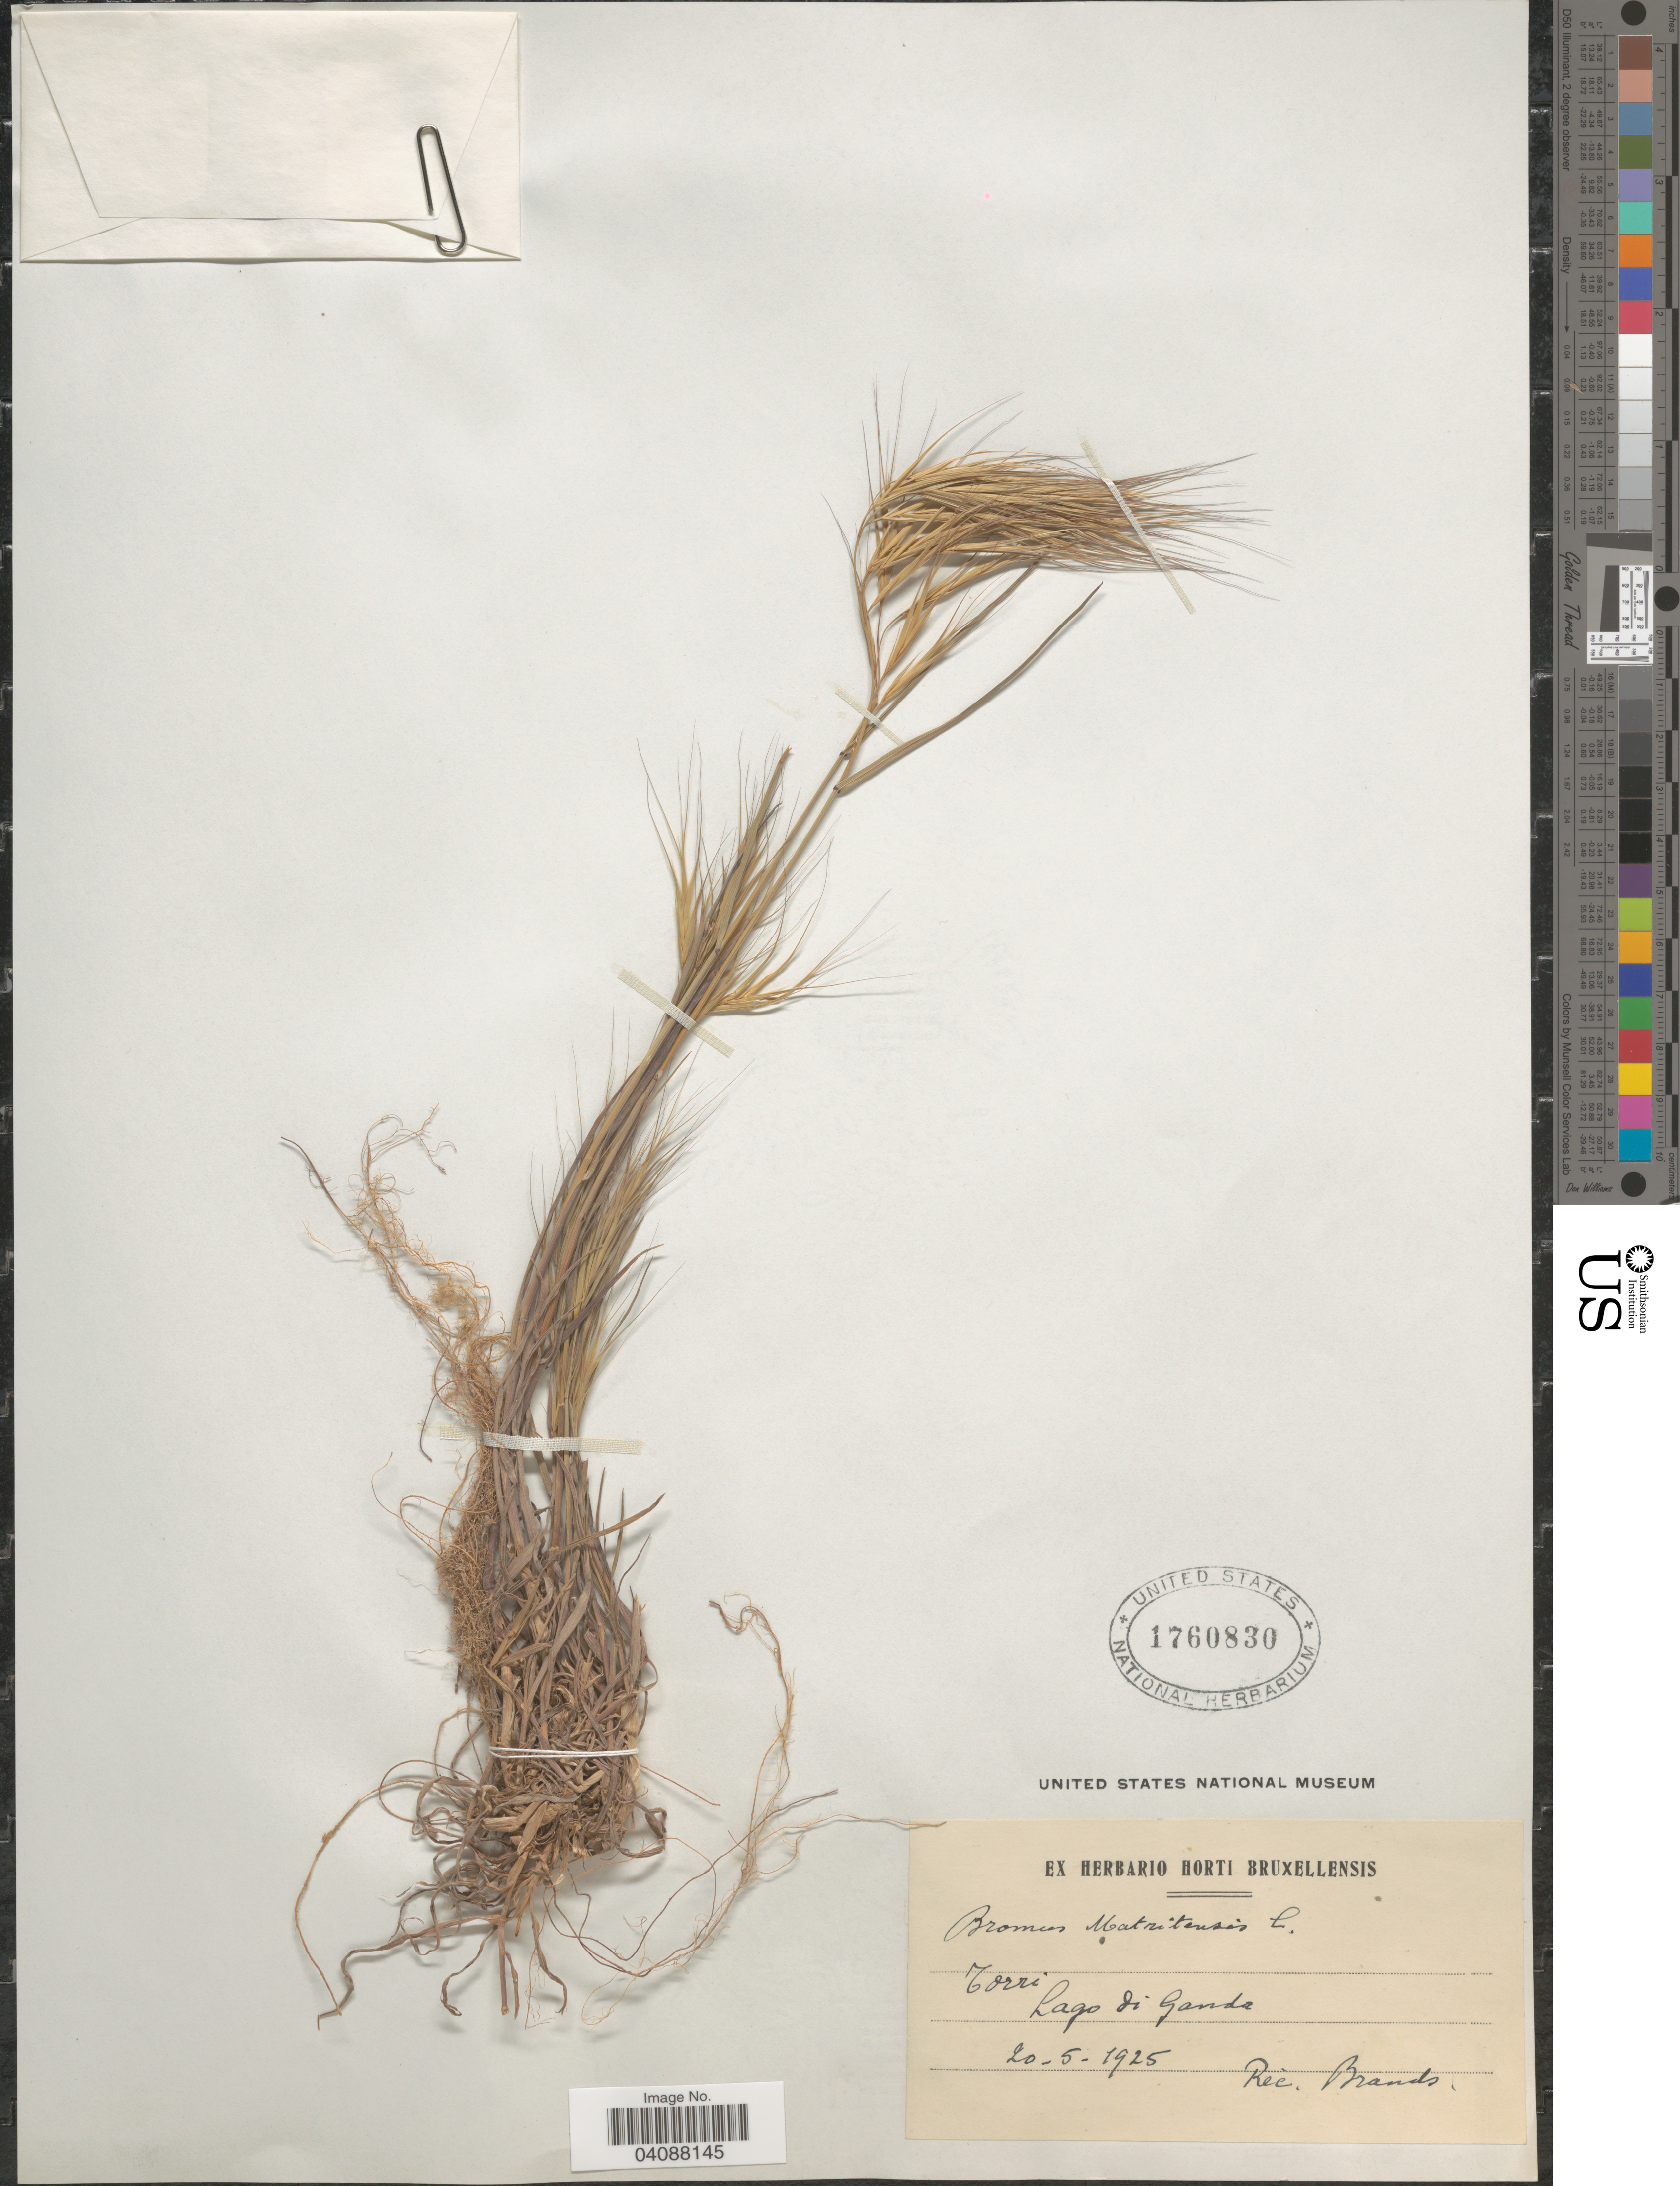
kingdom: Plantae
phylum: Tracheophyta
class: Liliopsida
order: Poales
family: Poaceae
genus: Bromus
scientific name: Bromus madritensis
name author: L.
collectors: ex herb. Horti Bruxellensis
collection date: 1925-05-20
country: Italy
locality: Torri. Lago di Garda.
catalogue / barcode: US 1760830